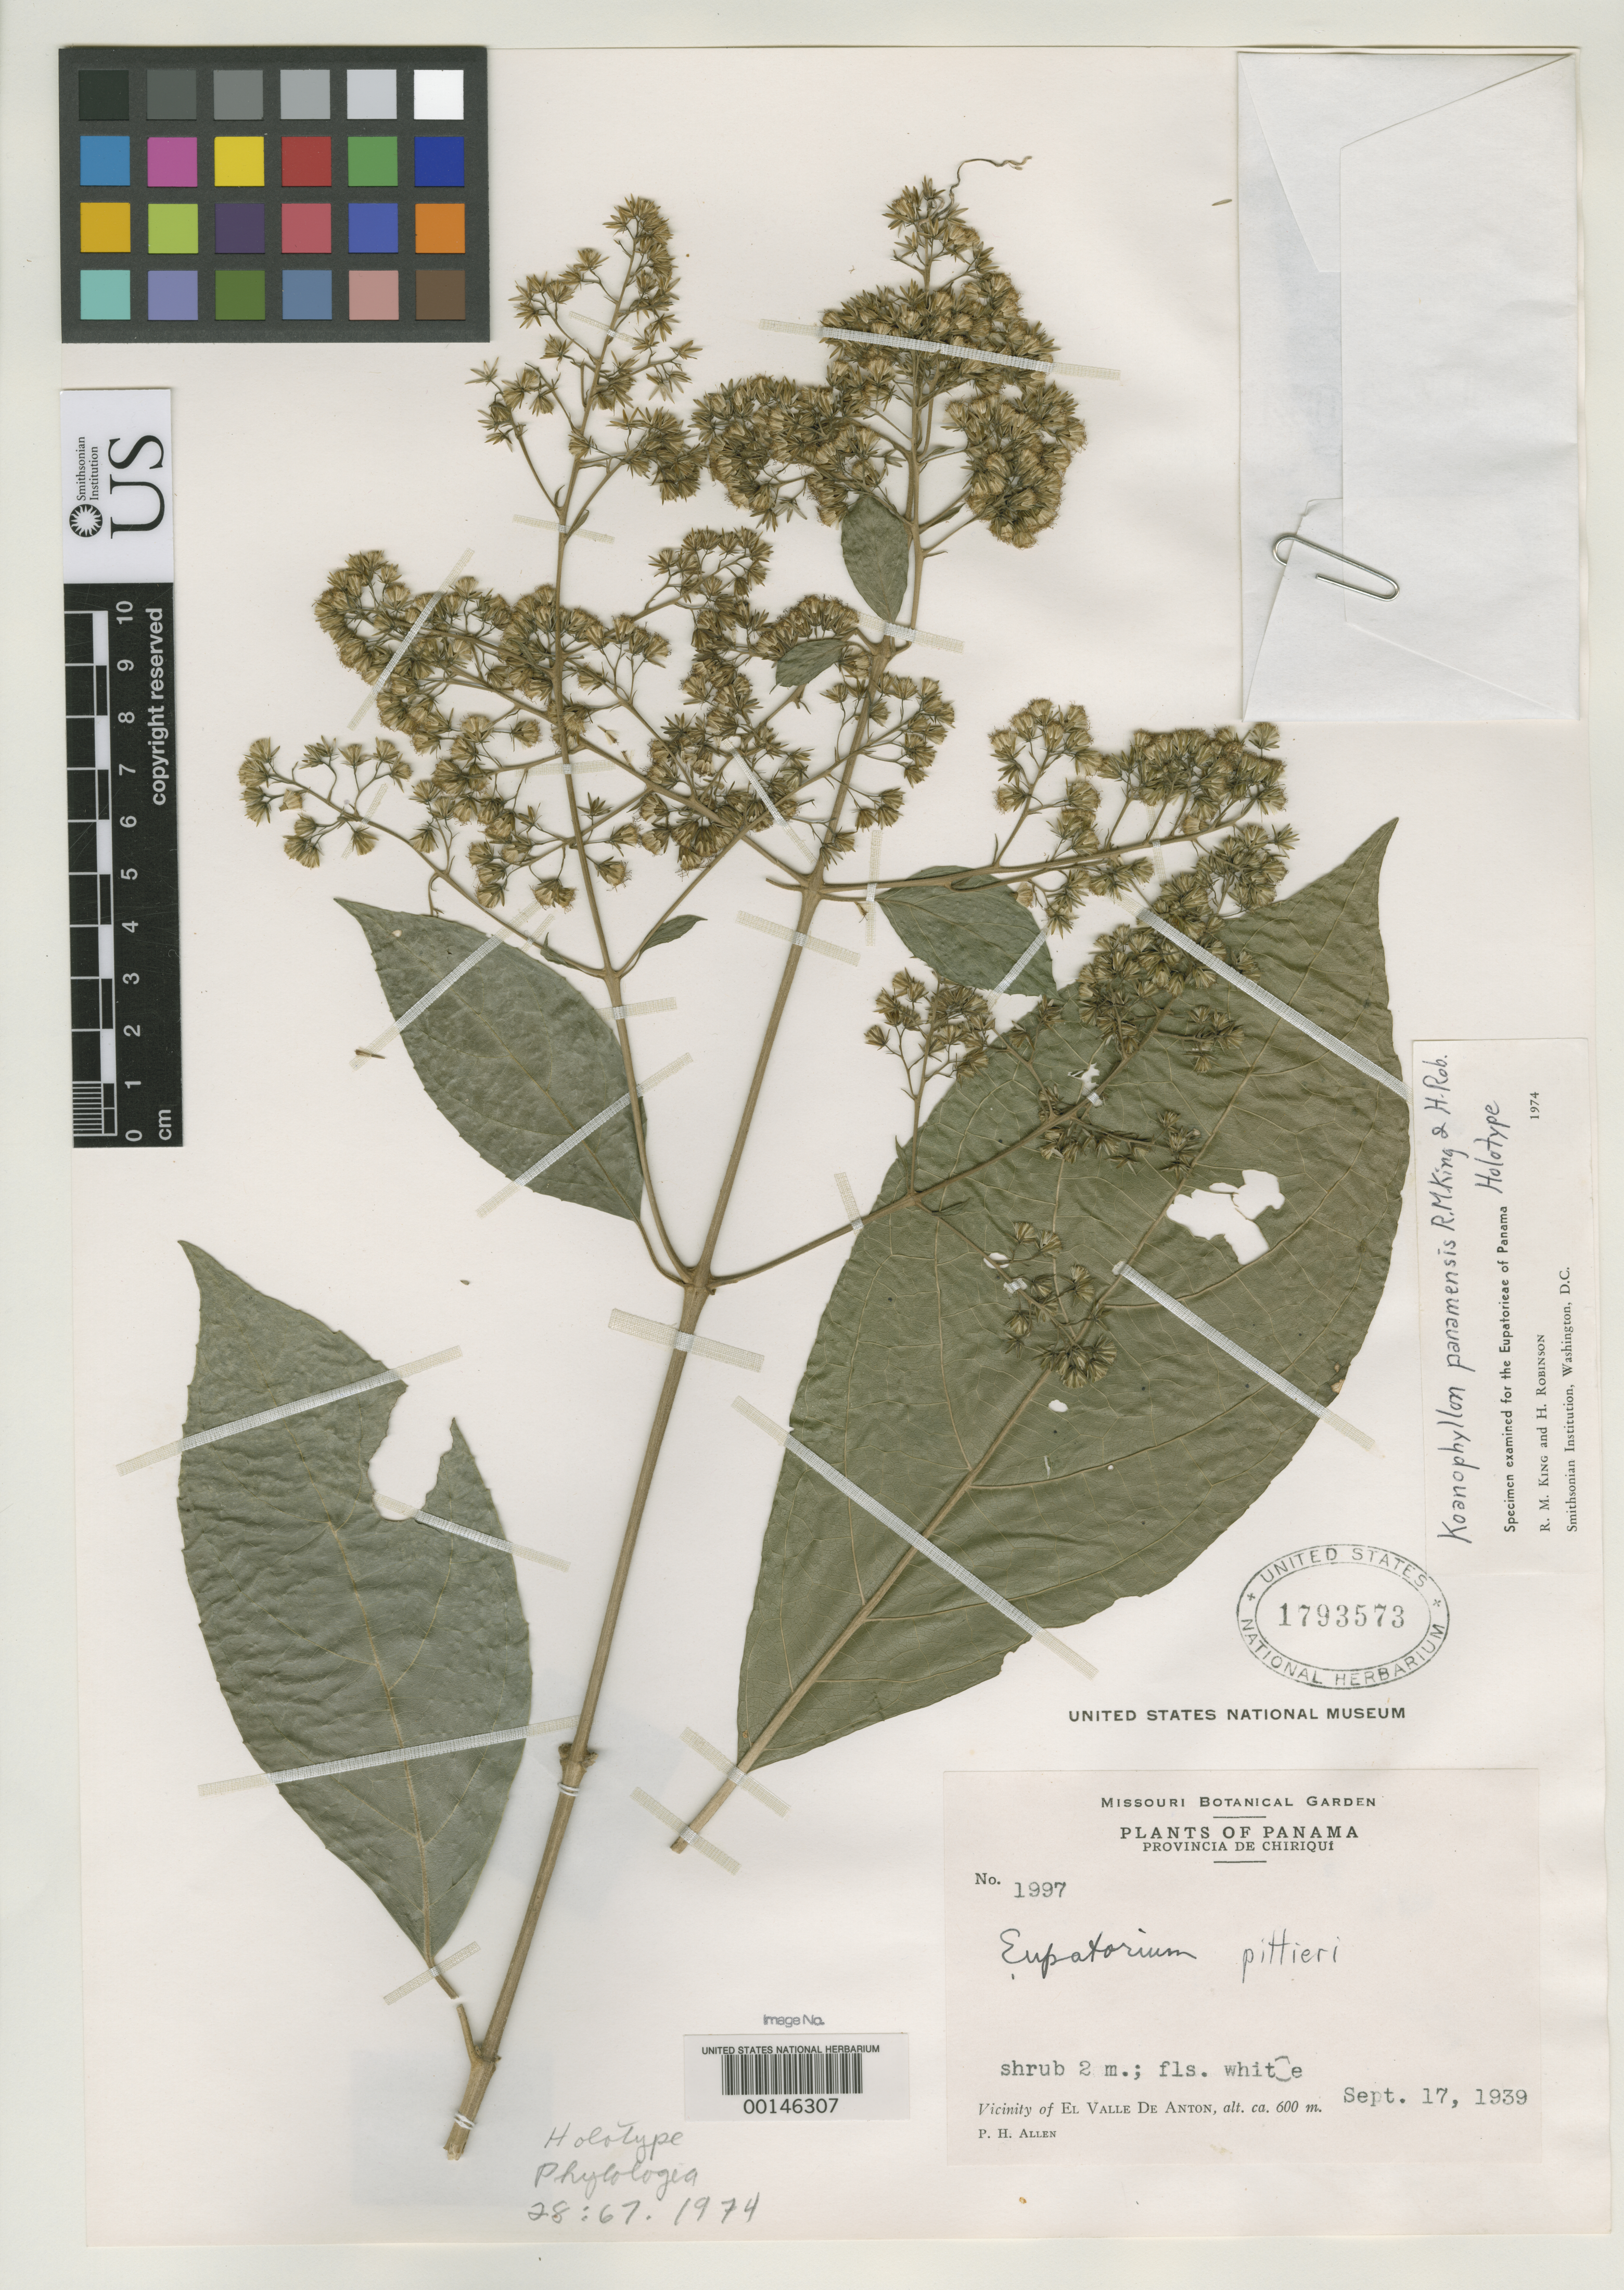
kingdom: Plantae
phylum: Tracheophyta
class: Magnoliopsida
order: Asterales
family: Asteraceae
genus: Koanophyllon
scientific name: Koanophyllon panamensis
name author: R.M. King & H. Rob.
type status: Holotype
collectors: P. H. Allen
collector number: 1997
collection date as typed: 17 Sep 1939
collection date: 1939-09-17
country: Panama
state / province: Chiriquí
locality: El Valle De Anton.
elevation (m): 600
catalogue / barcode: US 1793573